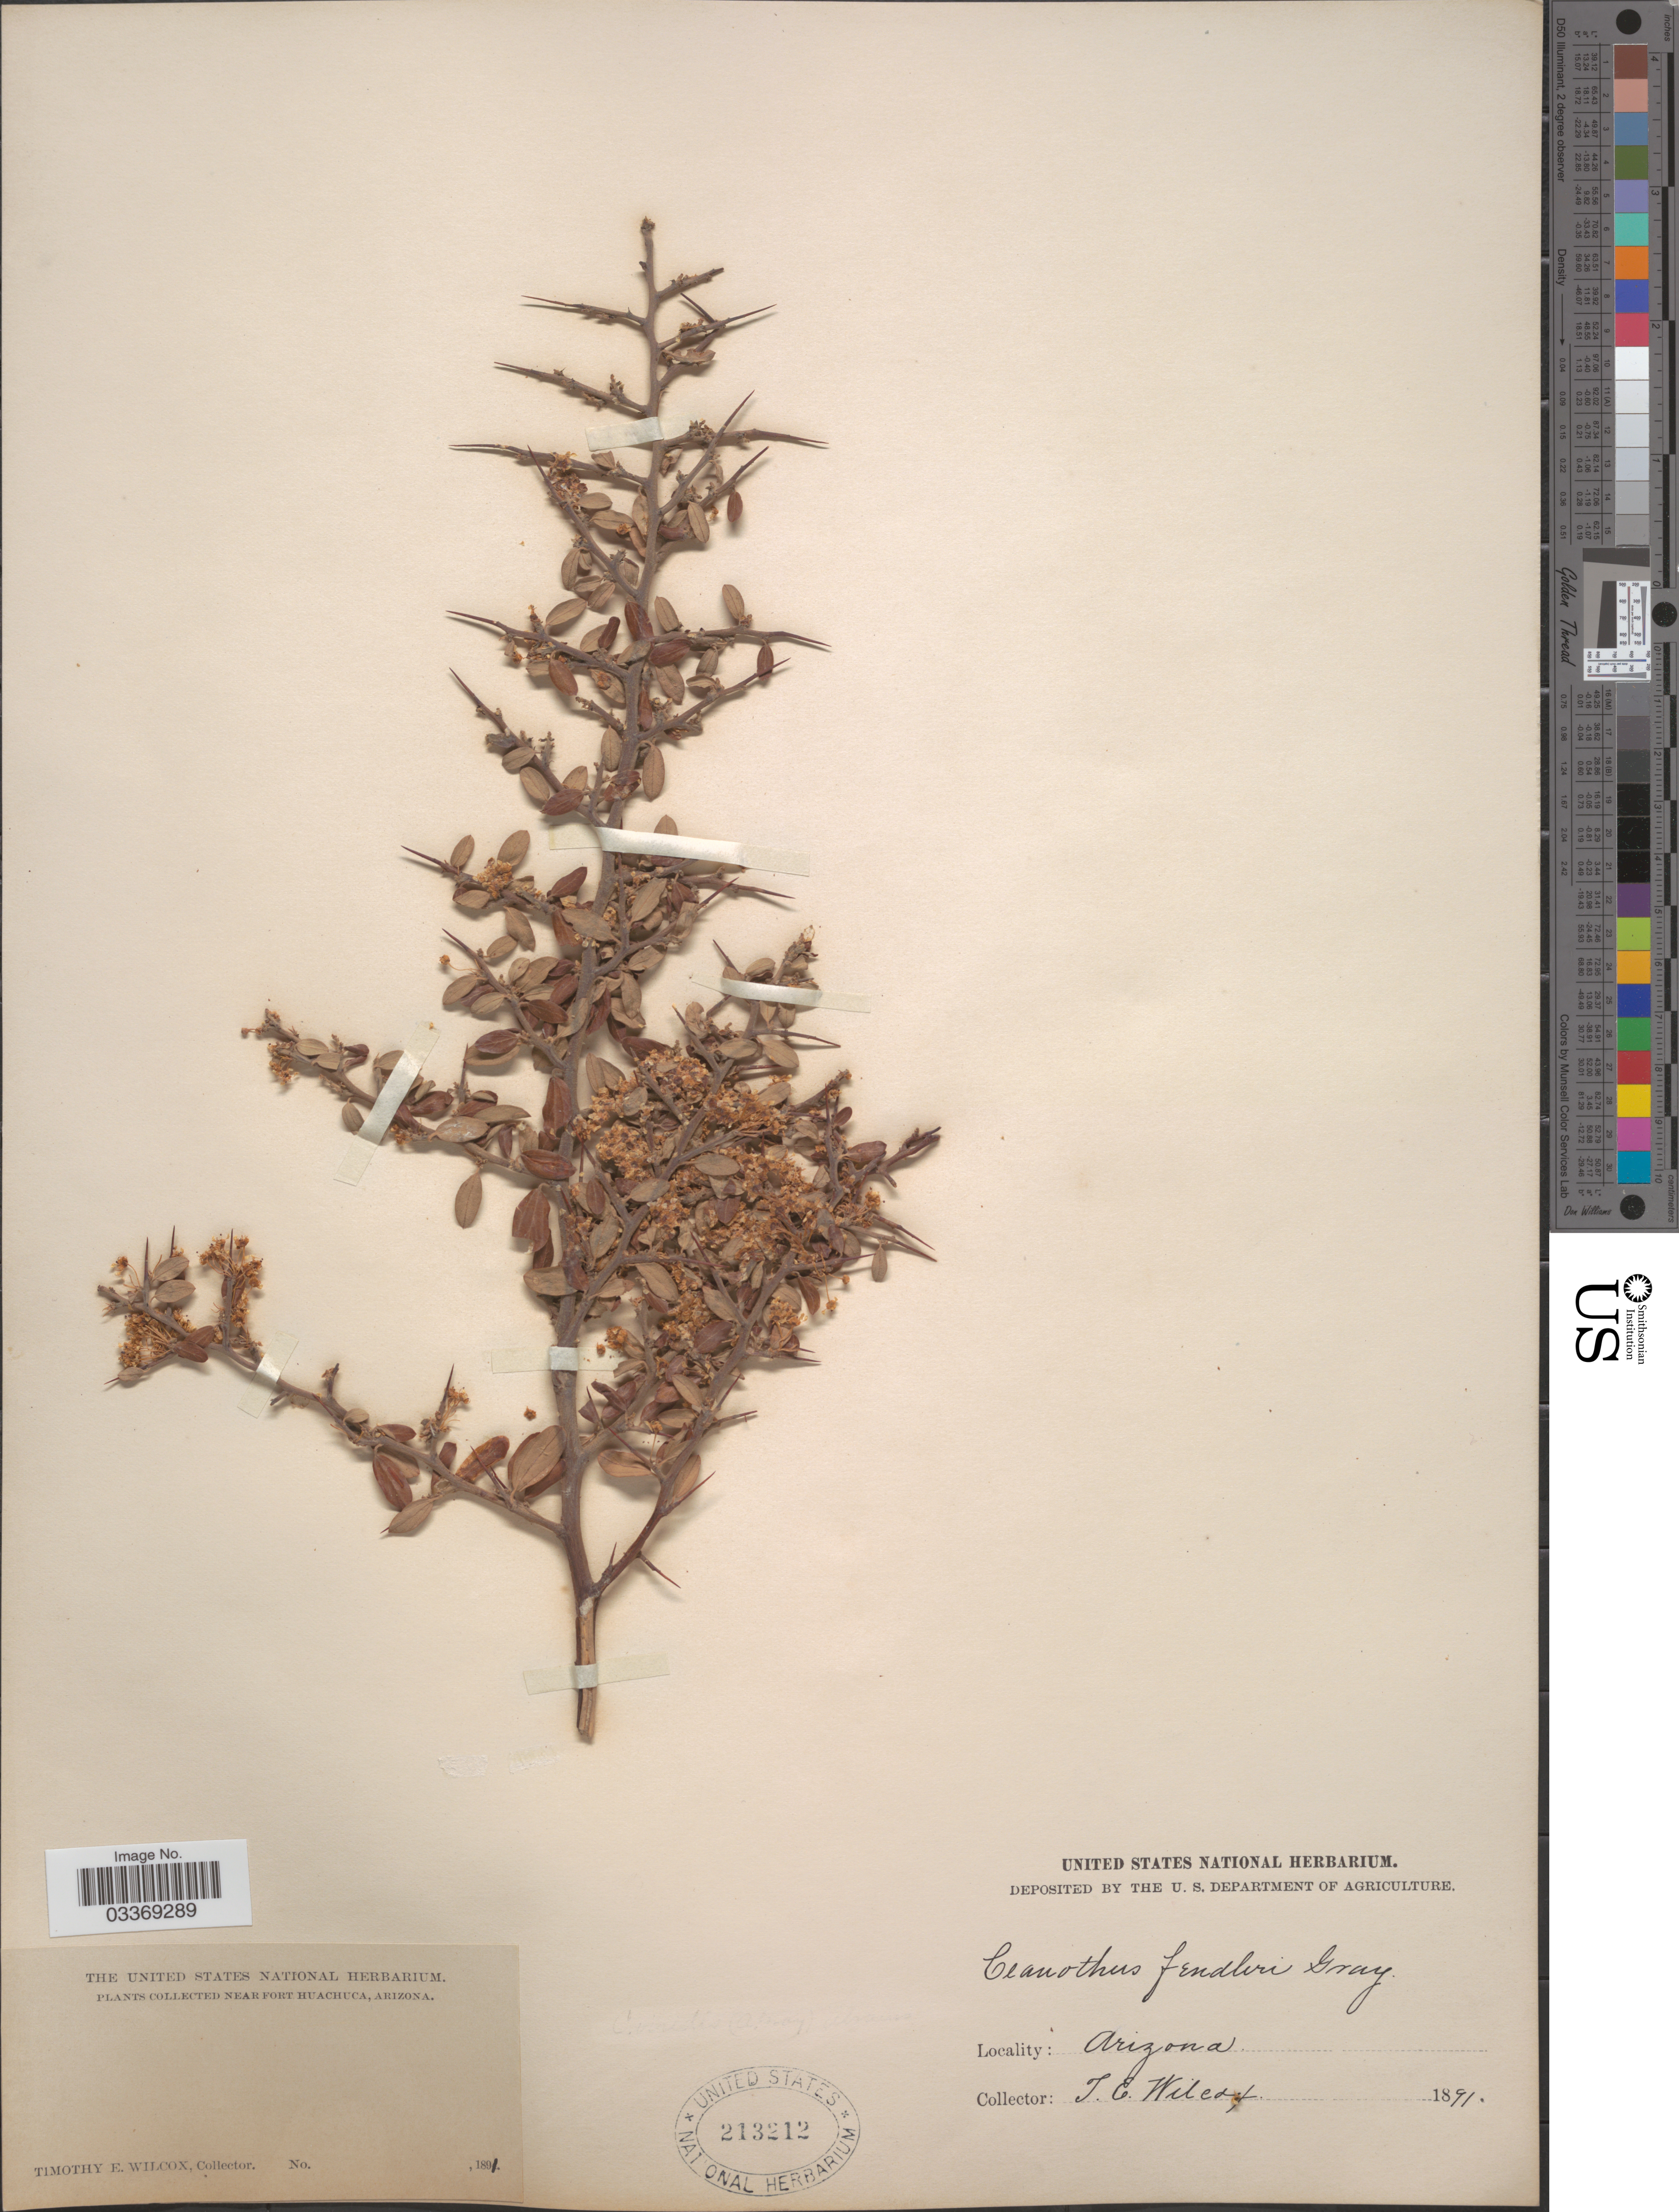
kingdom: Plantae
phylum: Tracheophyta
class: Magnoliopsida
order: Rosales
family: Rhamnaceae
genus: Ceanothus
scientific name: Ceanothus fendleri var. viridis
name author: A. Gray ex Trel.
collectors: T. E. Wilcox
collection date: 1891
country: United States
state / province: Arizona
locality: Near Fort Huachuca.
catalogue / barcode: US 213212